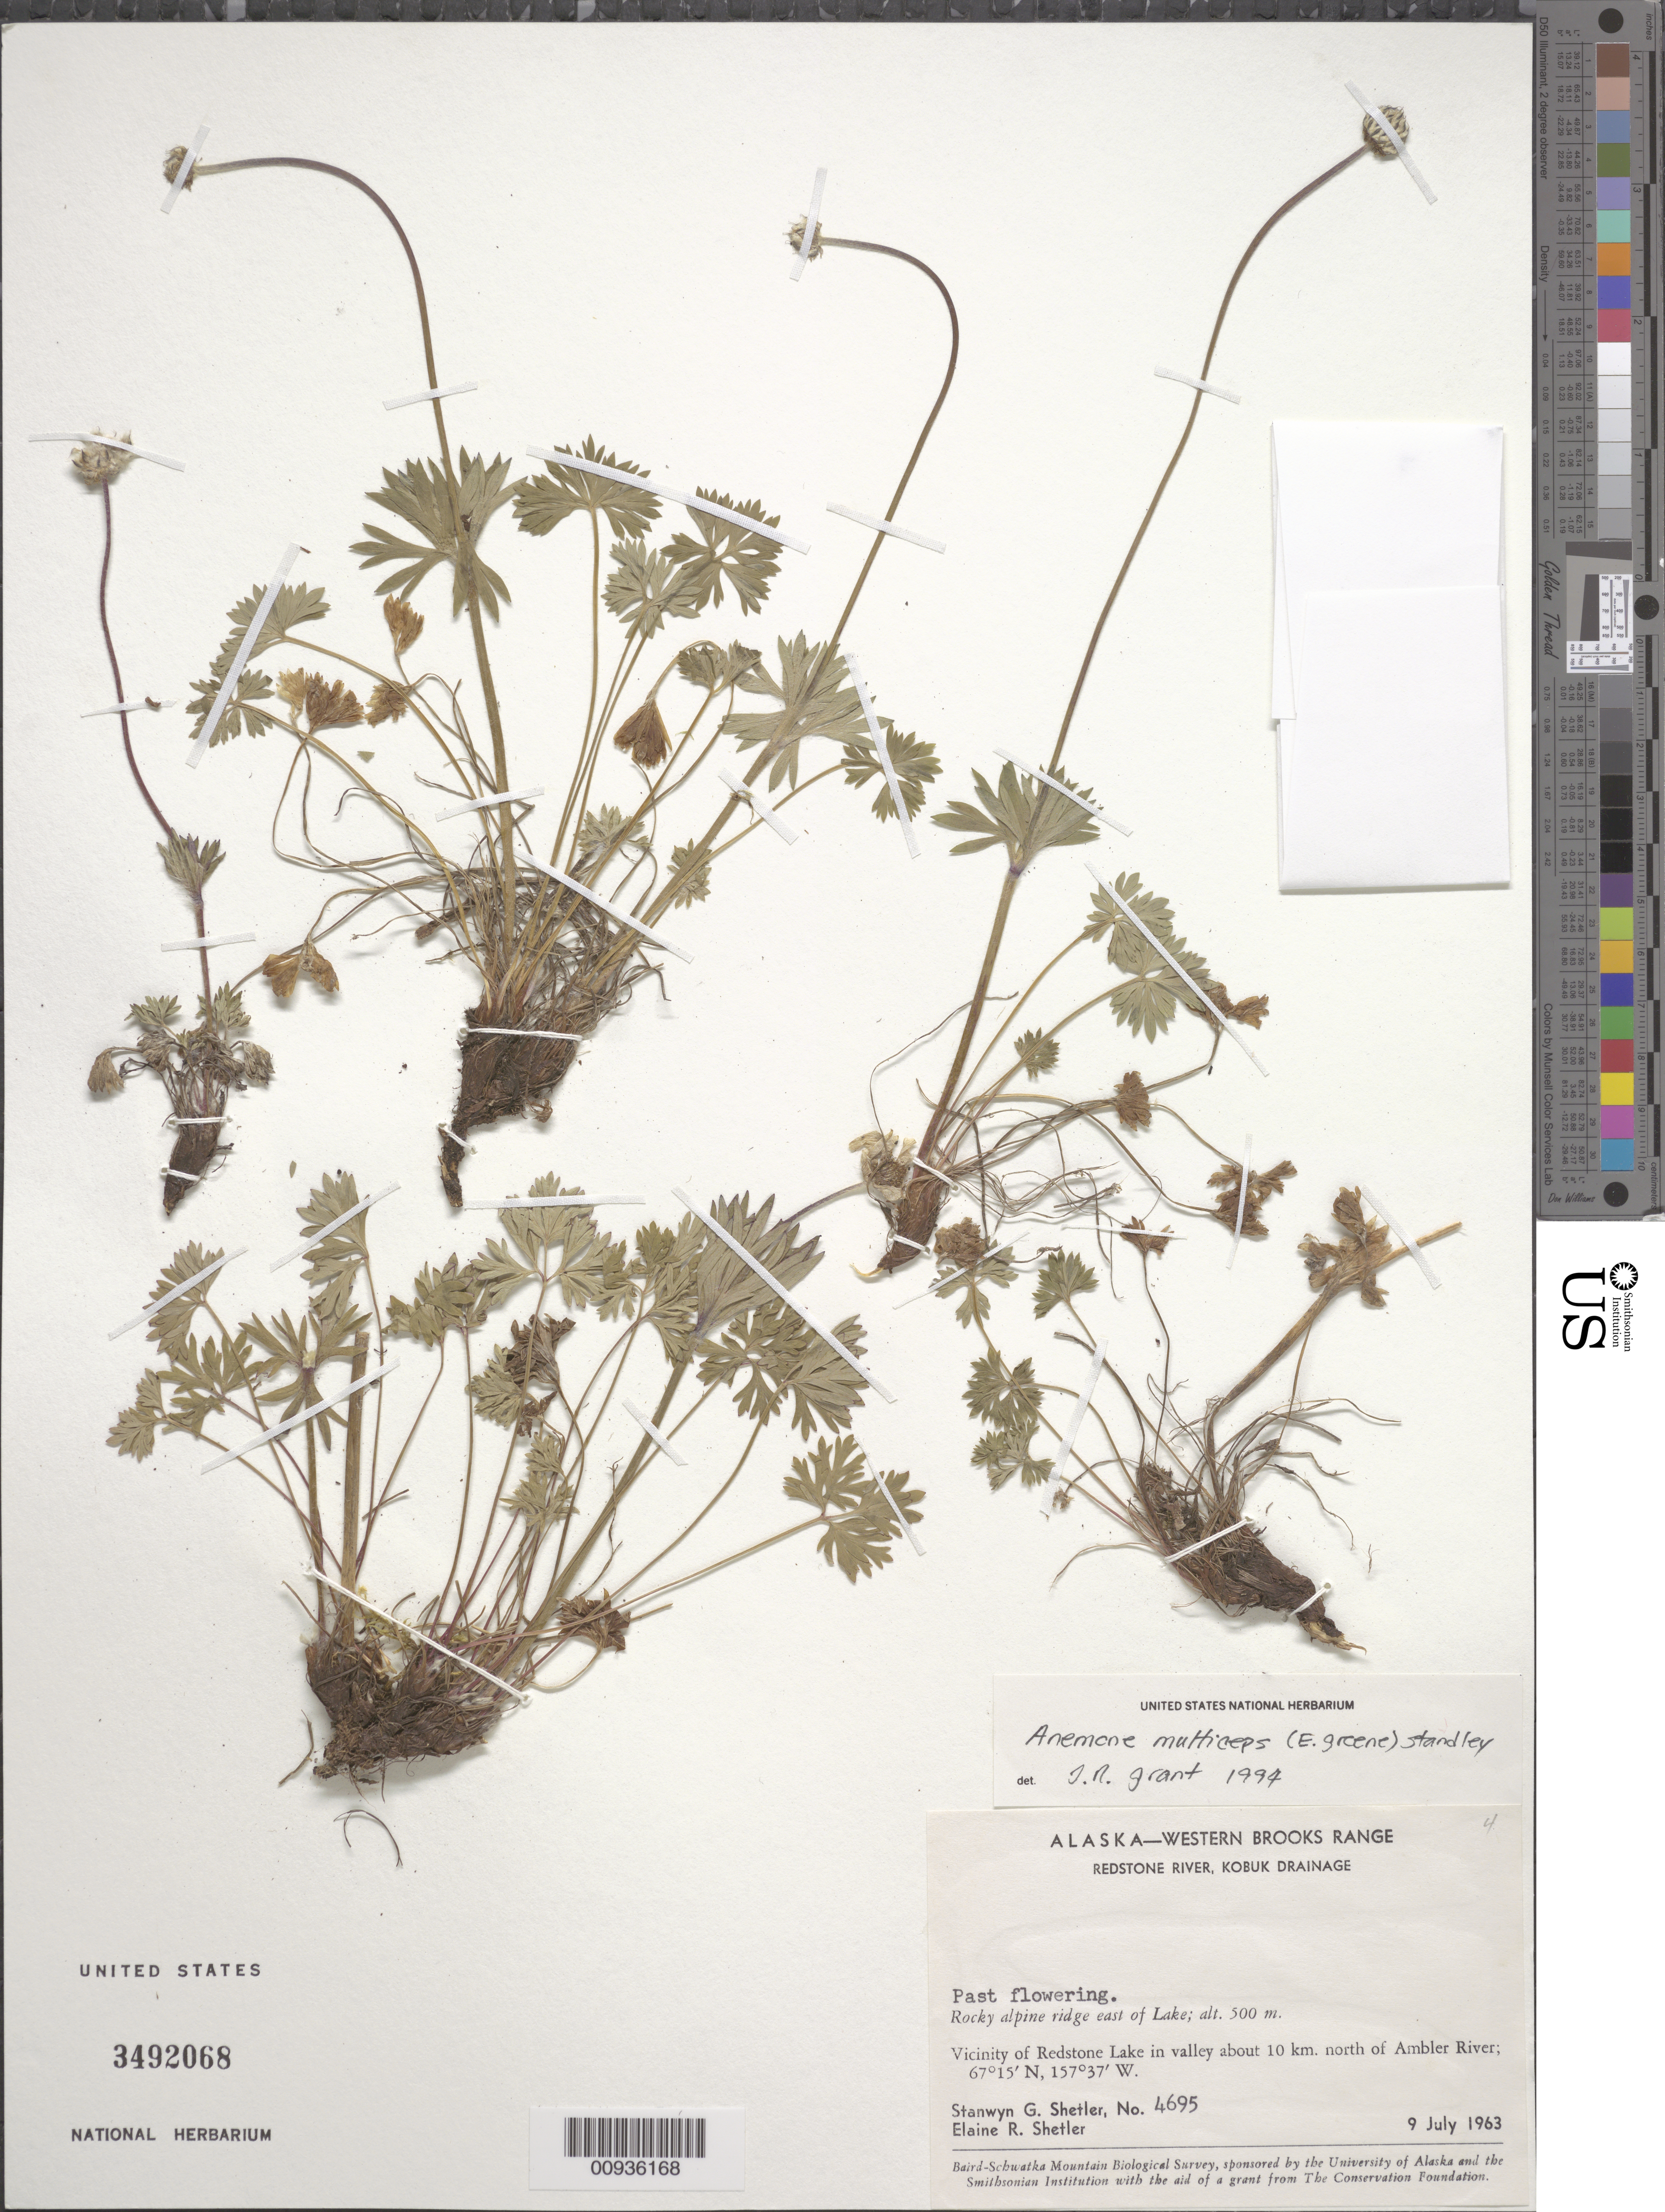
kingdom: Plantae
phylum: Tracheophyta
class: Magnoliopsida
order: Ranunculales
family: Ranunculaceae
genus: Anemone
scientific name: Anemone multiceps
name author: (Greene) Standl.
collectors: S. Shetler & E. R. Shetler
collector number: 4695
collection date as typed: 09 Jul 1963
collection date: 1963-07-09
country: United States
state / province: Alaska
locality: Vicinity of Redstone Lake in valley about 10 km. north of Ambler River. Western Brooks Range, Redstone River, Kobuk Drainage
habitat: Rocky alpine ridge east of Lake.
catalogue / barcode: US 3492068